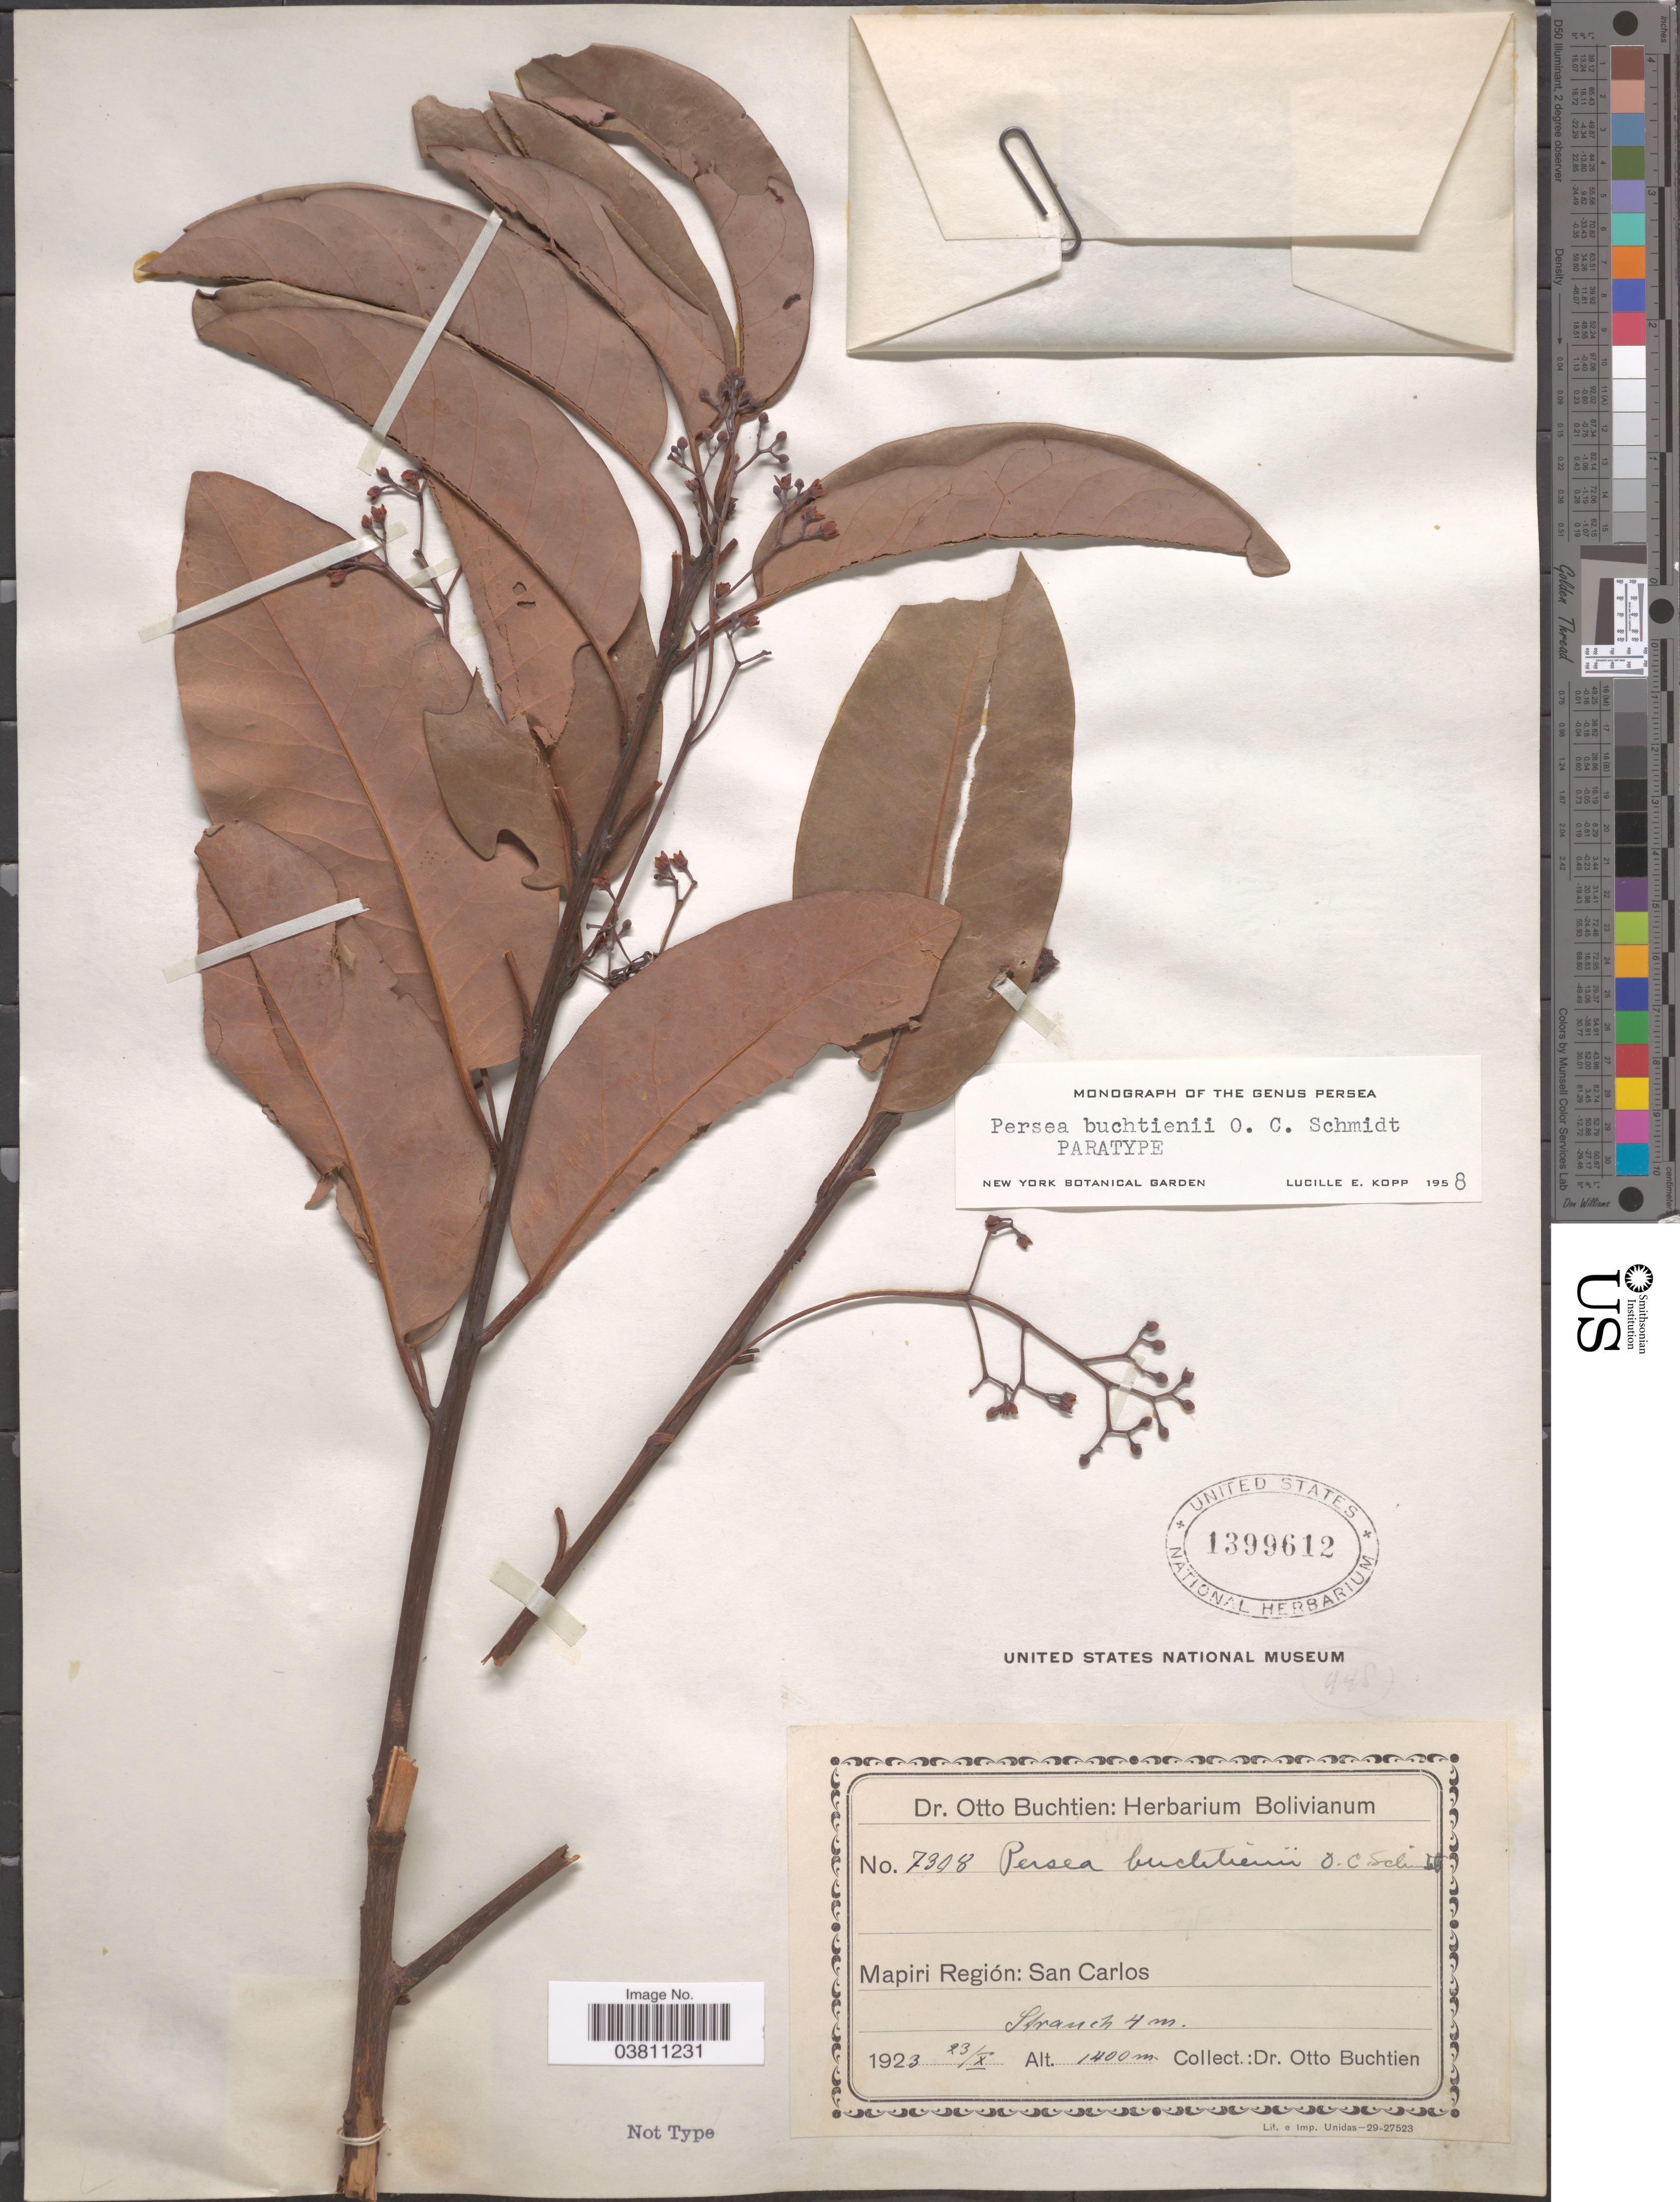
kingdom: Plantae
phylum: Tracheophyta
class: Magnoliopsida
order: Laurales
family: Lauraceae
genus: Persea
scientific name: Persea buchtienii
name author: O.C. Schmidt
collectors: O. Buchtien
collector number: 7398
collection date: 1923-10-23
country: Bolivia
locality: Mapiri Región: San Carlos.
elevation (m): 1400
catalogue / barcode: US 1399612